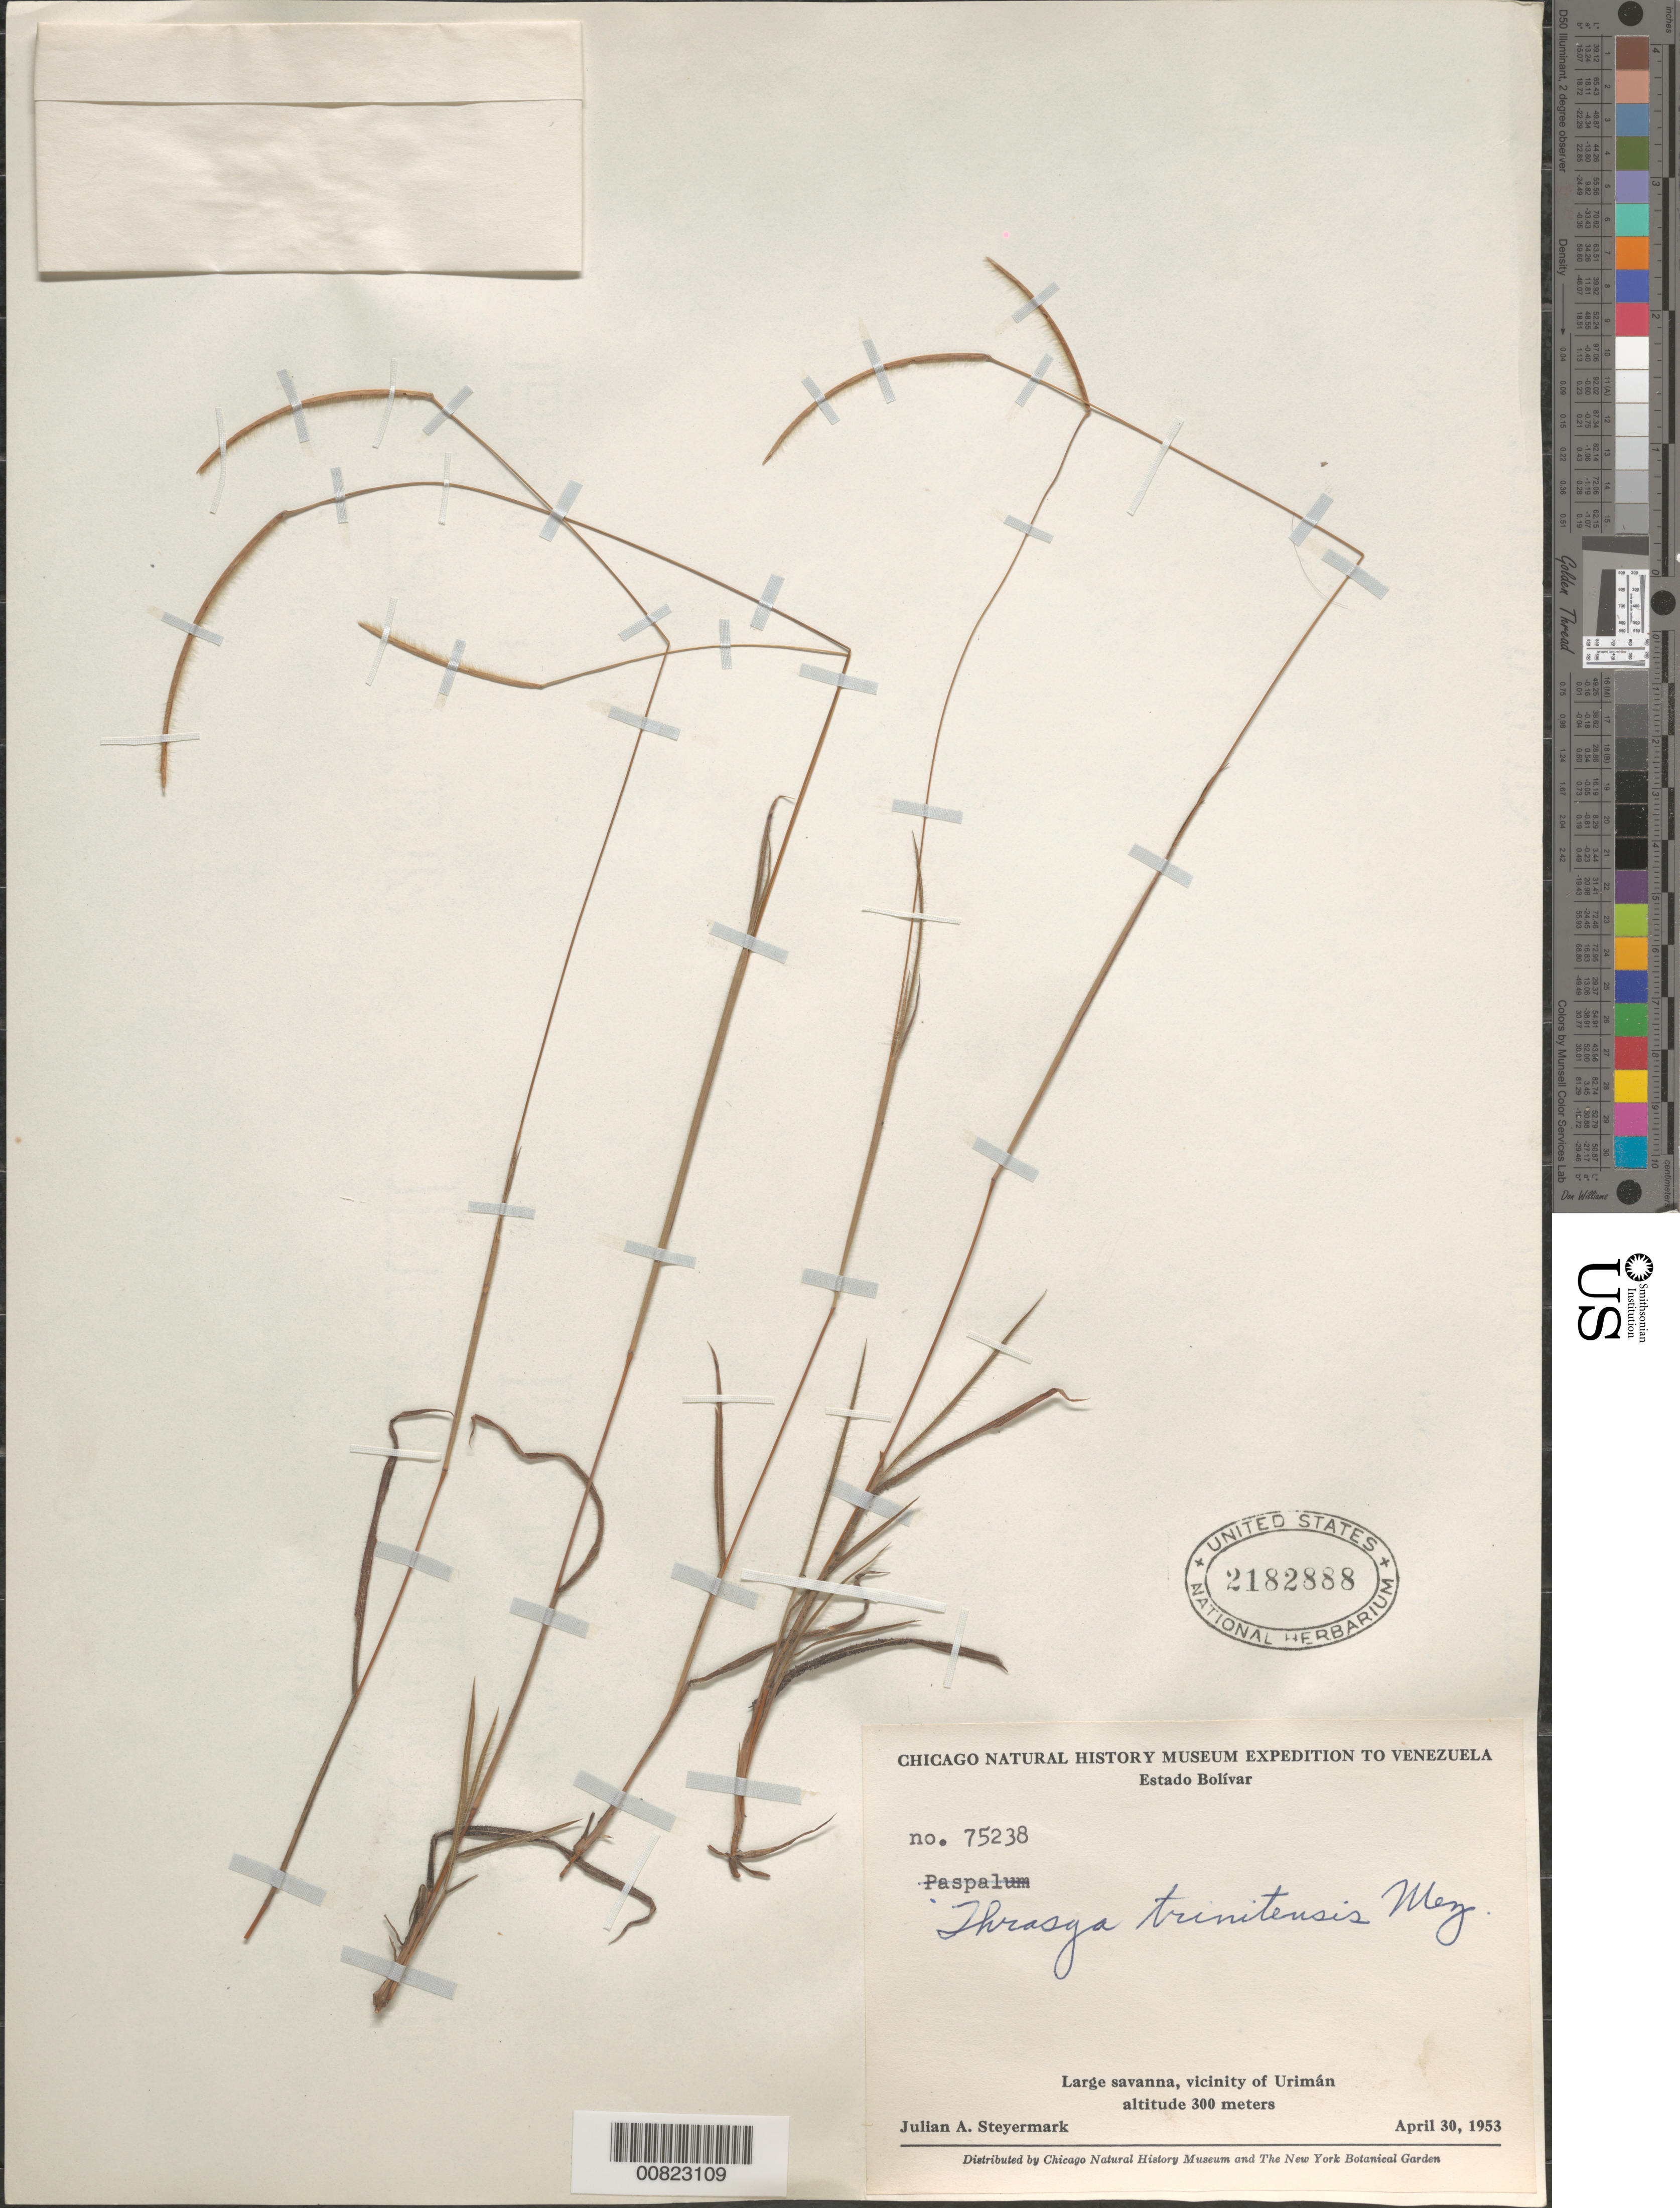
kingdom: Plantae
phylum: Tracheophyta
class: Liliopsida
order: Poales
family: Poaceae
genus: Thrasya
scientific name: Thrasya trinitensis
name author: Mez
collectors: J. Steyermark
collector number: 75238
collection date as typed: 30-Apr-53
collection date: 1953-04-30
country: Venezuela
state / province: Bolívar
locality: Urimán, vicinity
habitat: Large savanna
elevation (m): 300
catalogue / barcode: US 2182888